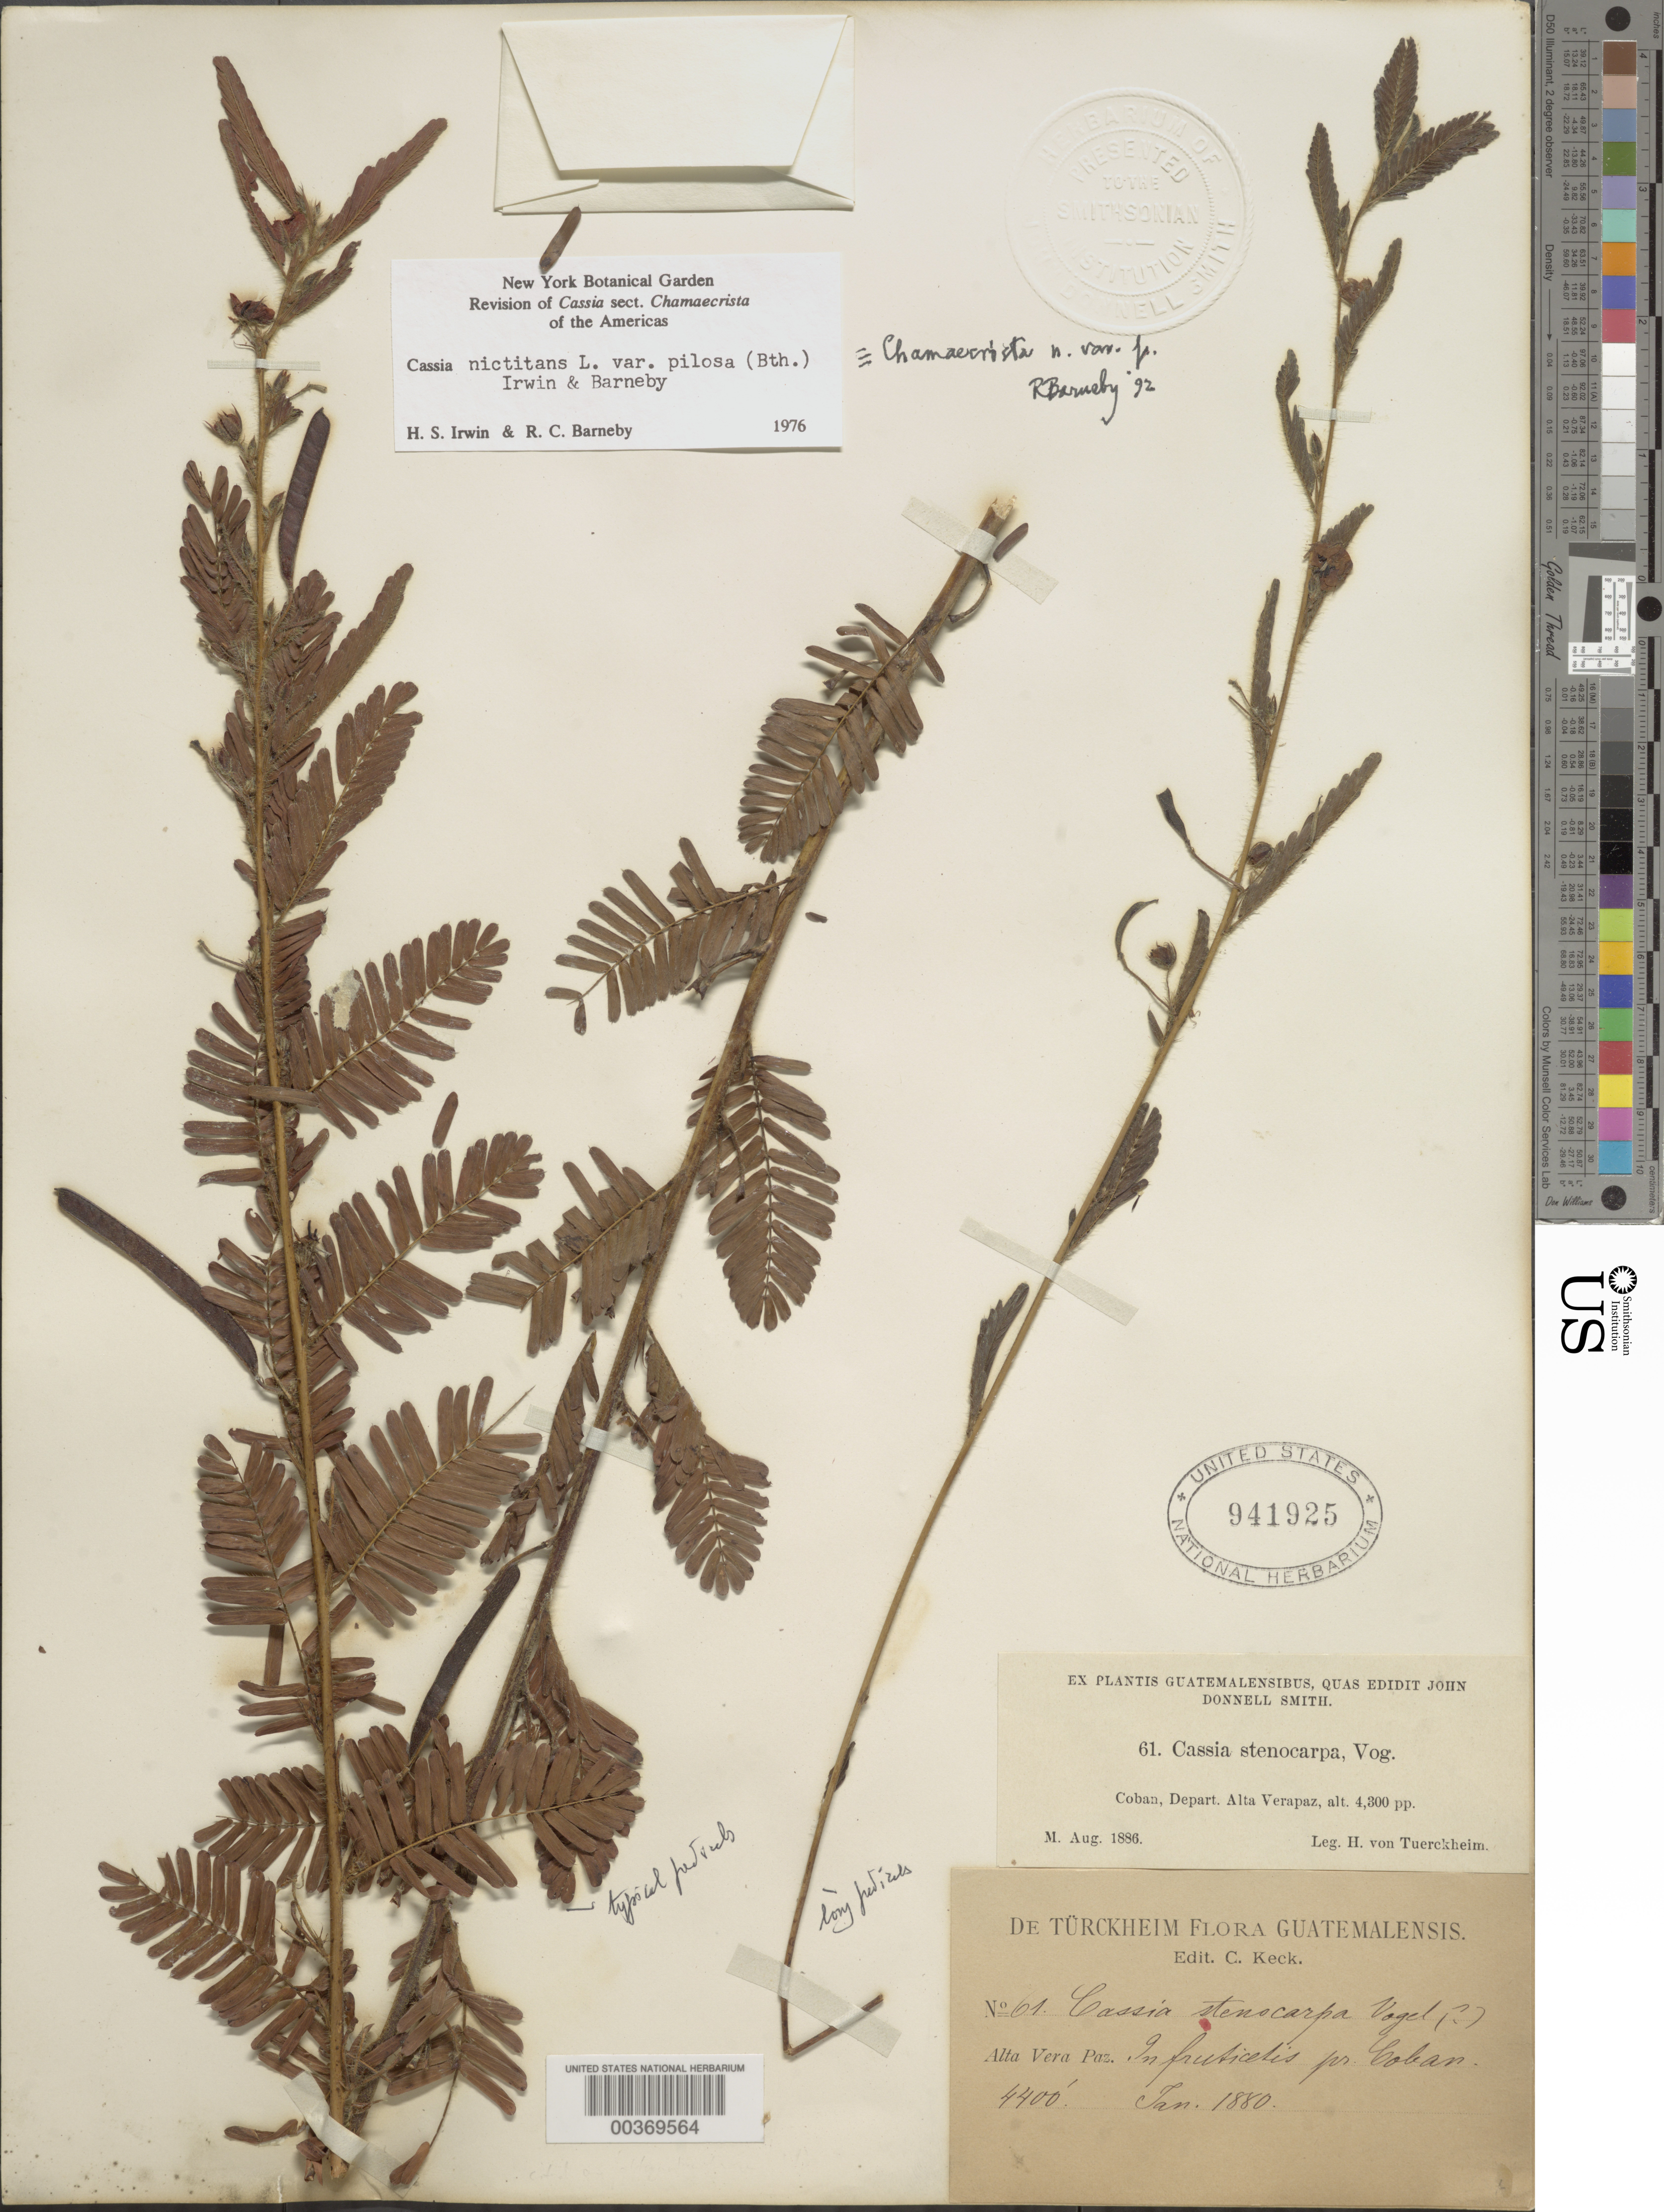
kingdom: Plantae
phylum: Tracheophyta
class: Magnoliopsida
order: Fabales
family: Fabaceae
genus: Chamaecrista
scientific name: Chamaecrista nictitans var. pilosa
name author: (Benth.) H.S. Irwin & Barneby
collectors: H. von Türckheim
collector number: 61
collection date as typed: Jan 1880 or -- Aug 1886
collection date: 1880-01 or 1886-08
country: Guatemala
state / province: Alta Verapaz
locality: Near Cobán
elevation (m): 1311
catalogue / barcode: US 941925